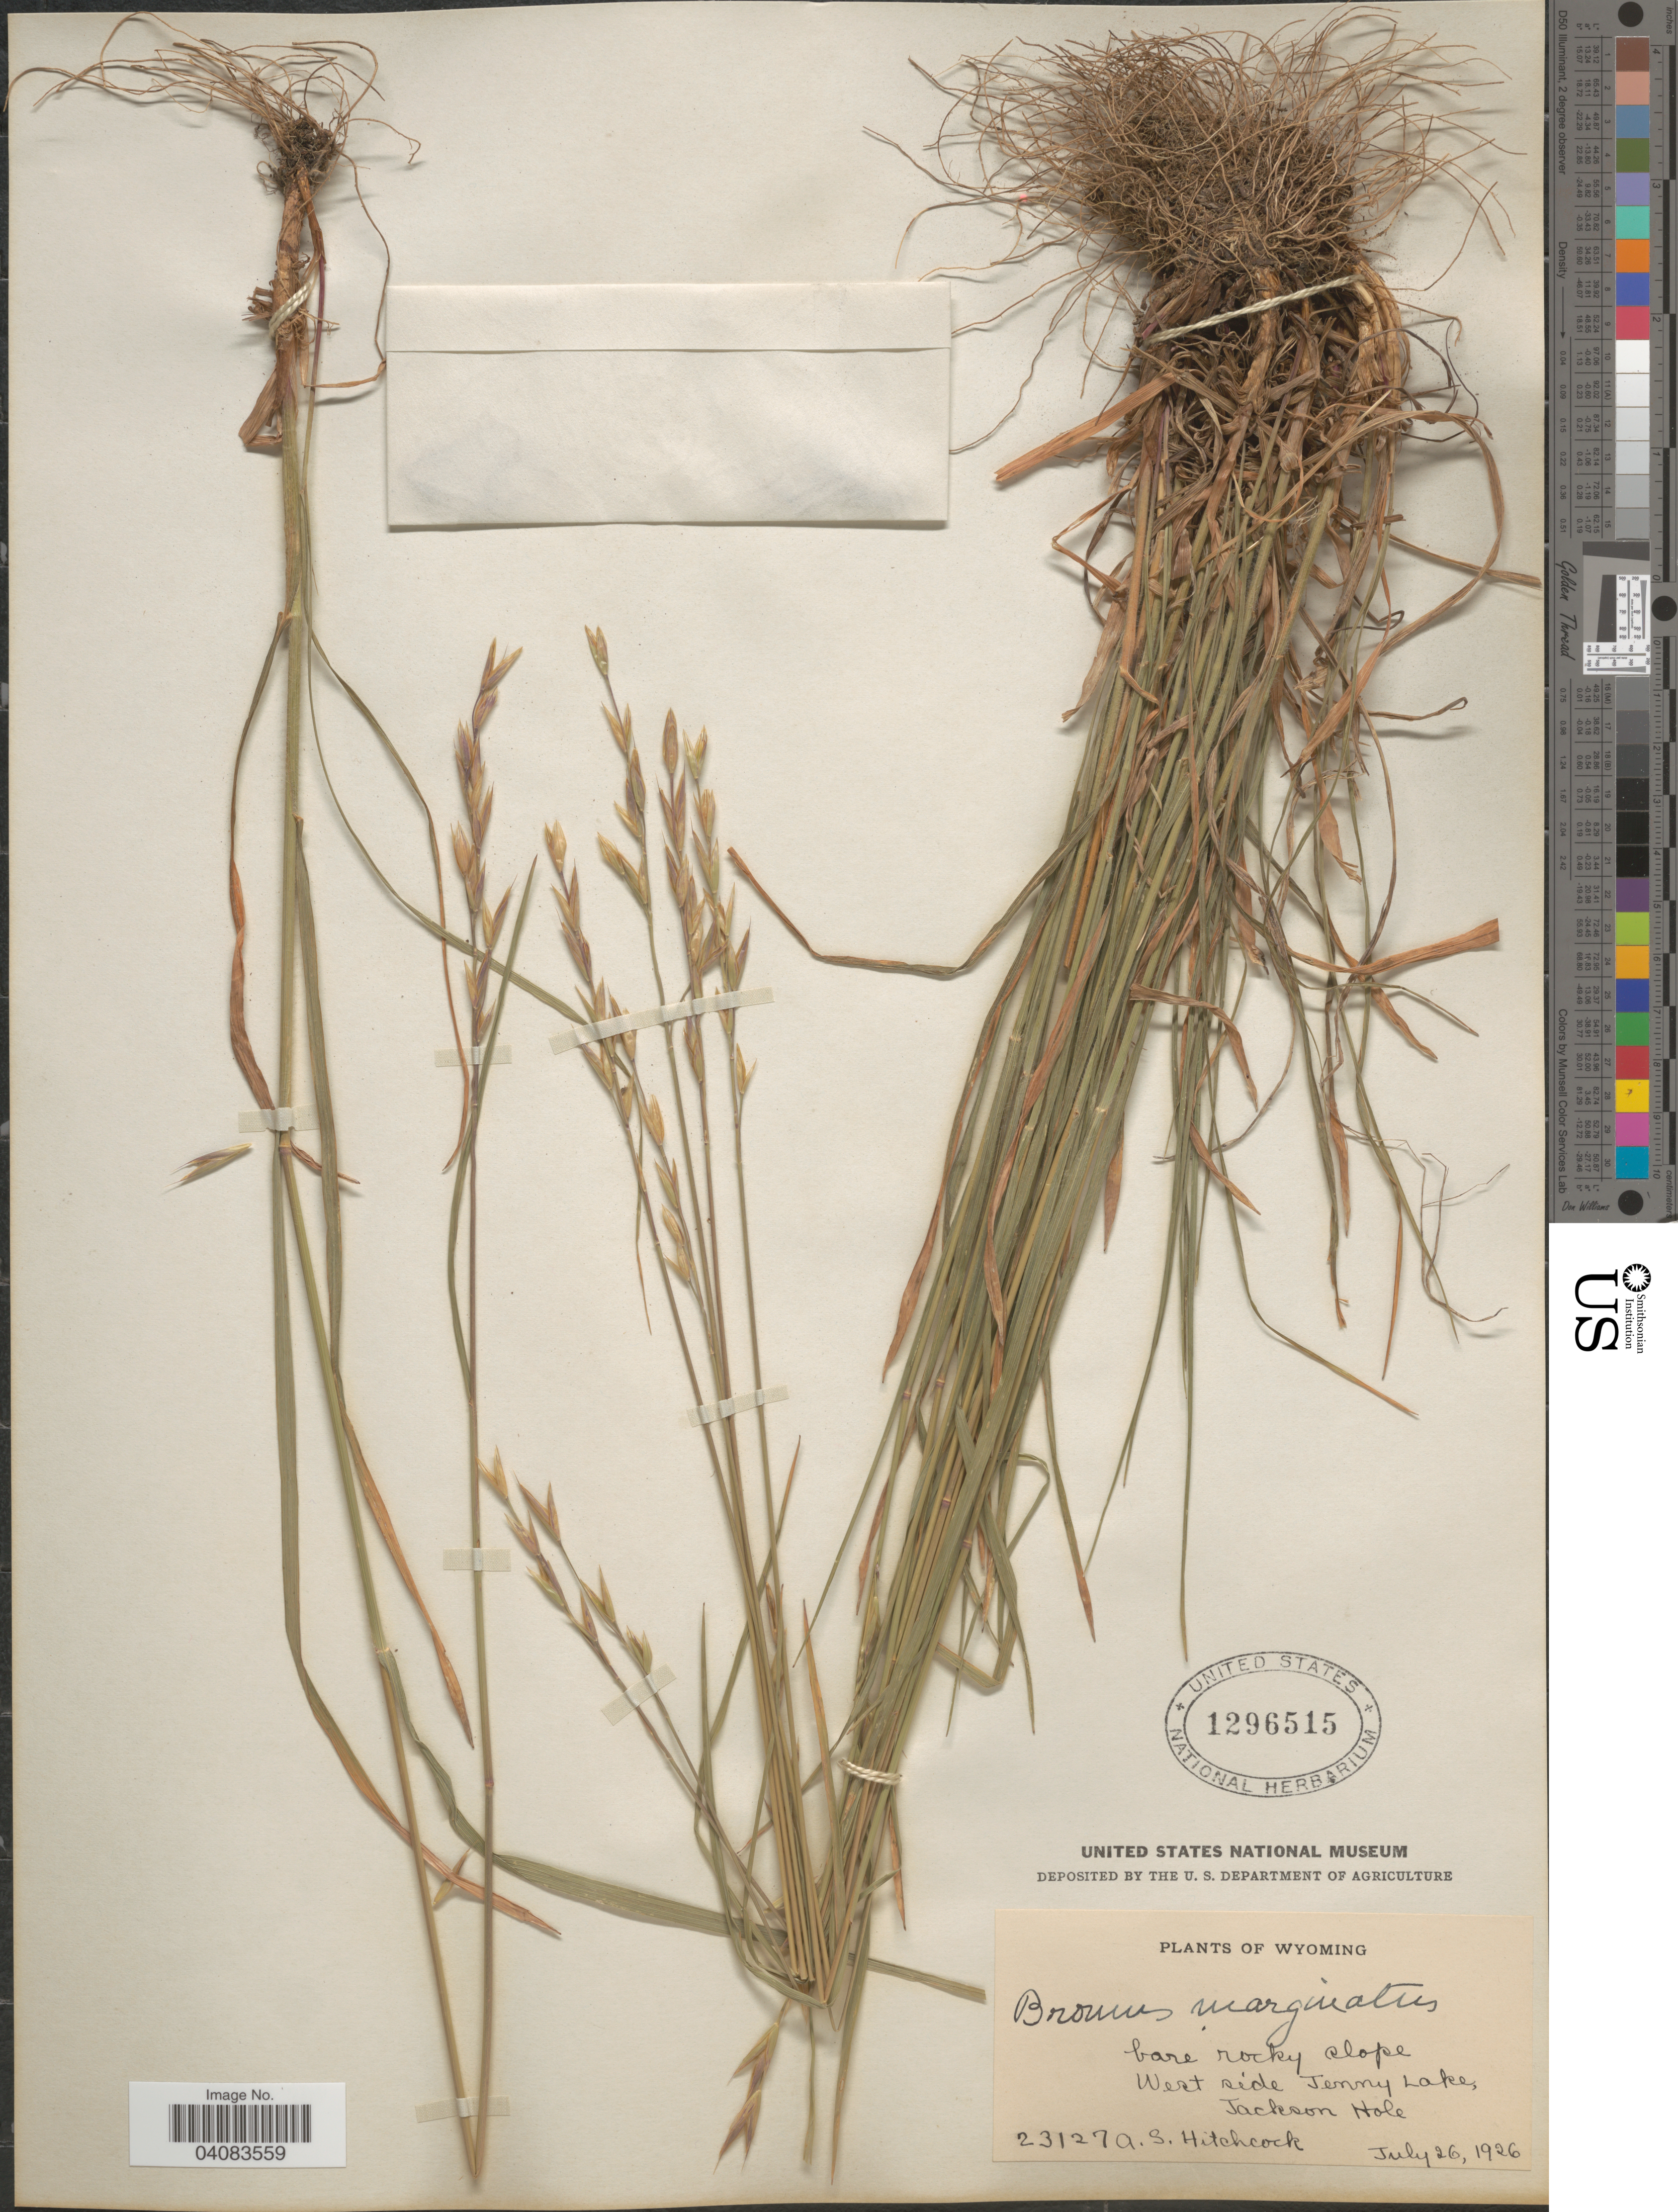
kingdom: Plantae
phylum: Tracheophyta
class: Liliopsida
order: Poales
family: Poaceae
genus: Bromus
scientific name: Bromus marginatus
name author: Nees ex Steud.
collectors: A. S. Hitchcock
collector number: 23127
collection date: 1926-07-26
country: United States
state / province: Wyoming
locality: West side Jenny Lake, Jackson Hole.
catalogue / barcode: US 1296515